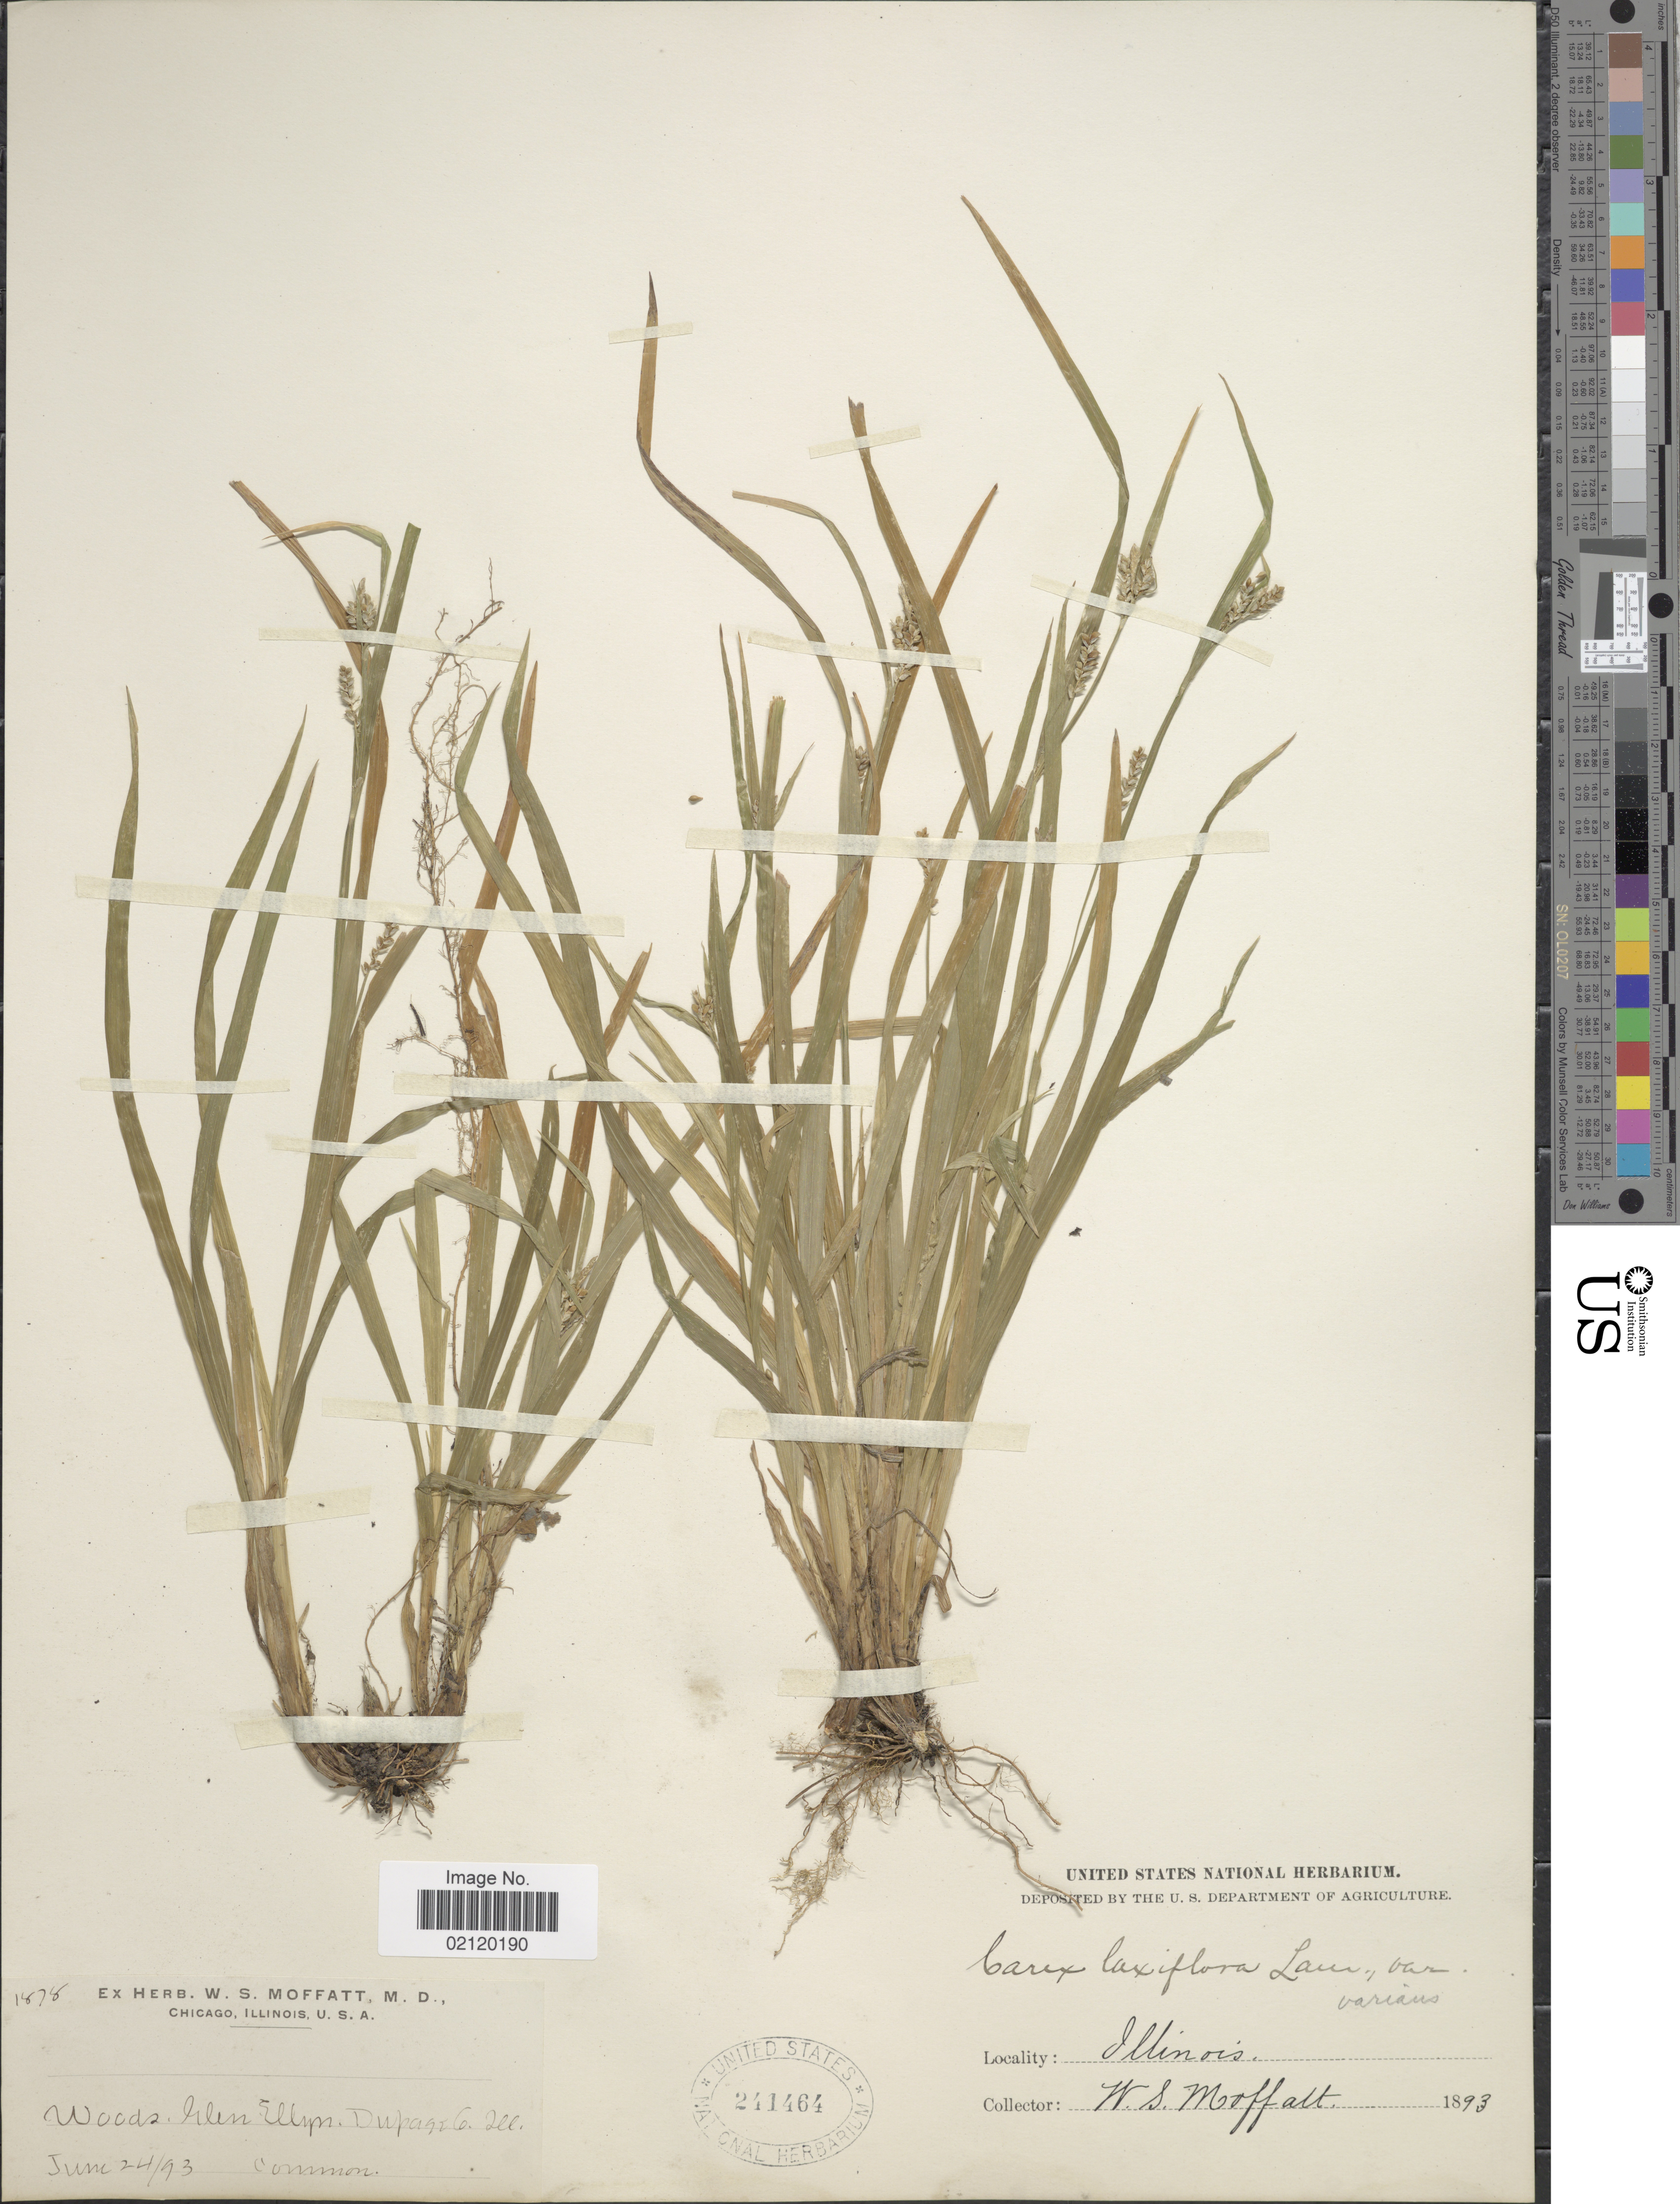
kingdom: Plantae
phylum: Tracheophyta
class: Liliopsida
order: Poales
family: Cyperaceae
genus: Carex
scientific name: Carex laxiflora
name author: Lam.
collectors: W. Moffatt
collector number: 1878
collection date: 1893-06-24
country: United States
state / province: Illinois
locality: Woods. Glen Ellyn: Dupage Co. Ill.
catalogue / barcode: US 241464